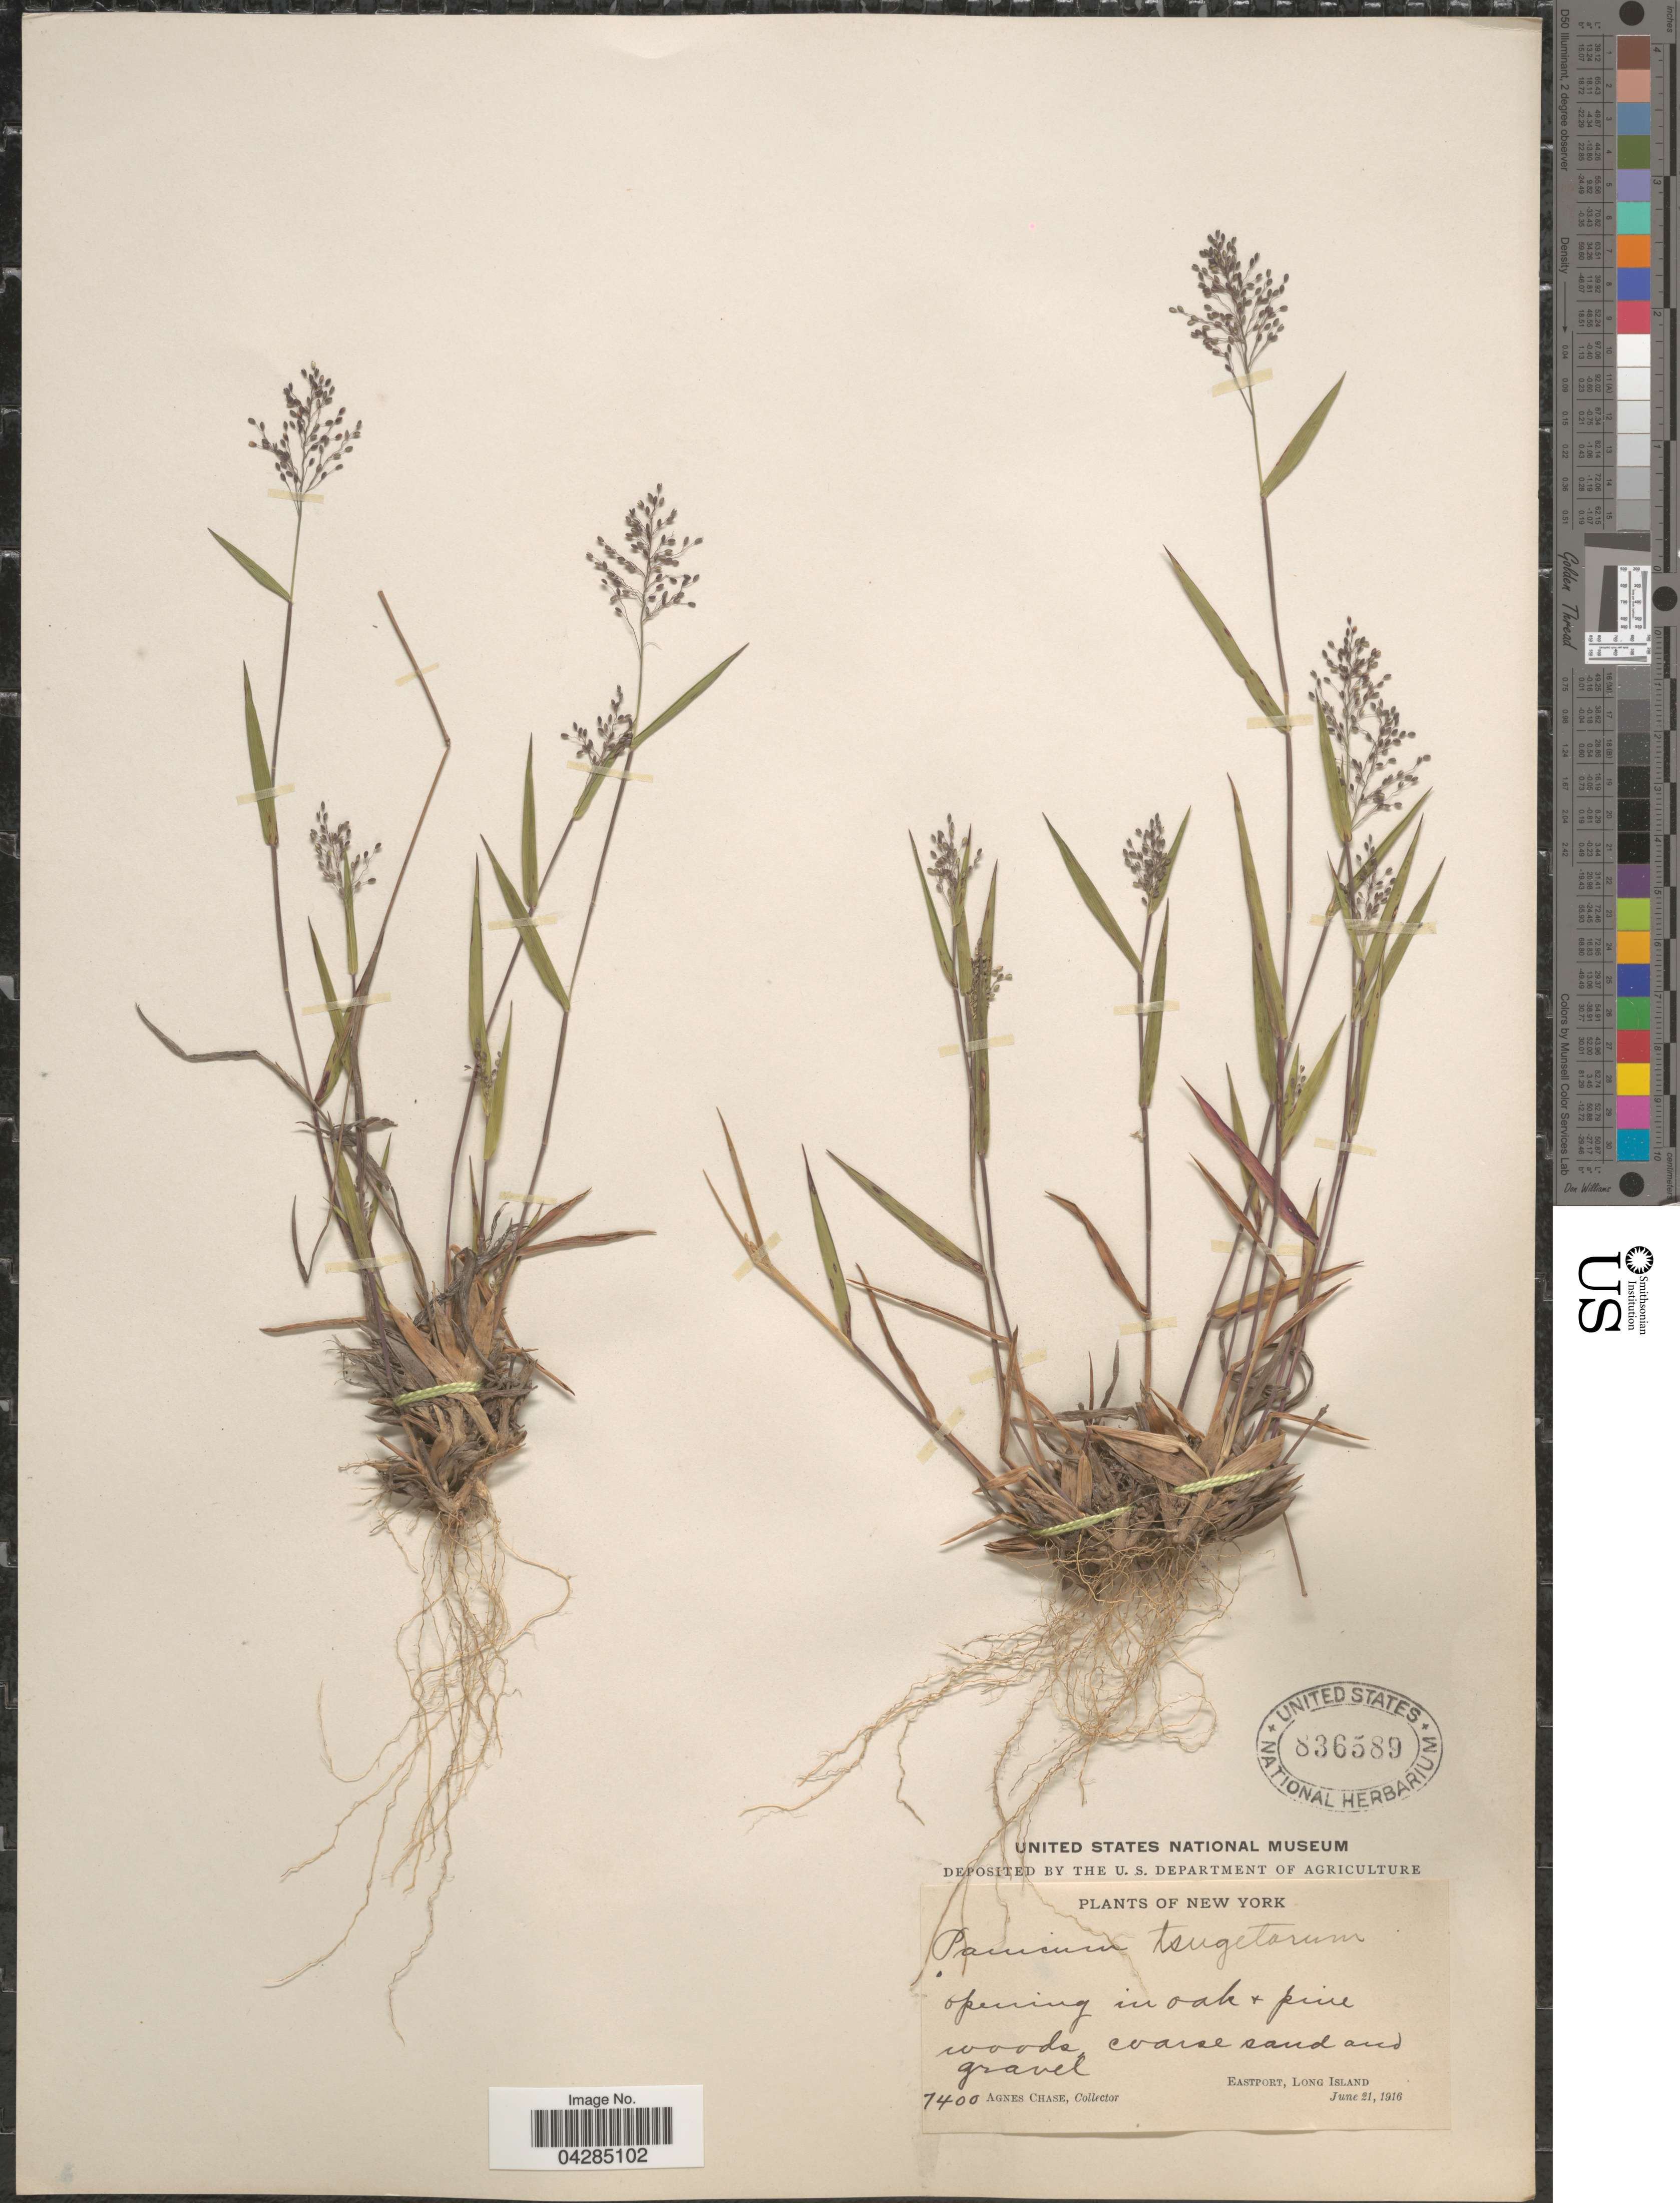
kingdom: Plantae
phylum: Tracheophyta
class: Liliopsida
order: Poales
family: Poaceae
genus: Dichanthelium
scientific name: Dichanthelium portoricense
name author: (Desv. ex Ham.) B.F. Hansen & Wunderlin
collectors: A. Chase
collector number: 7400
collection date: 1916-06-21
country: United States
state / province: New York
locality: Eastport, Long Island.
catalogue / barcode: US 836589